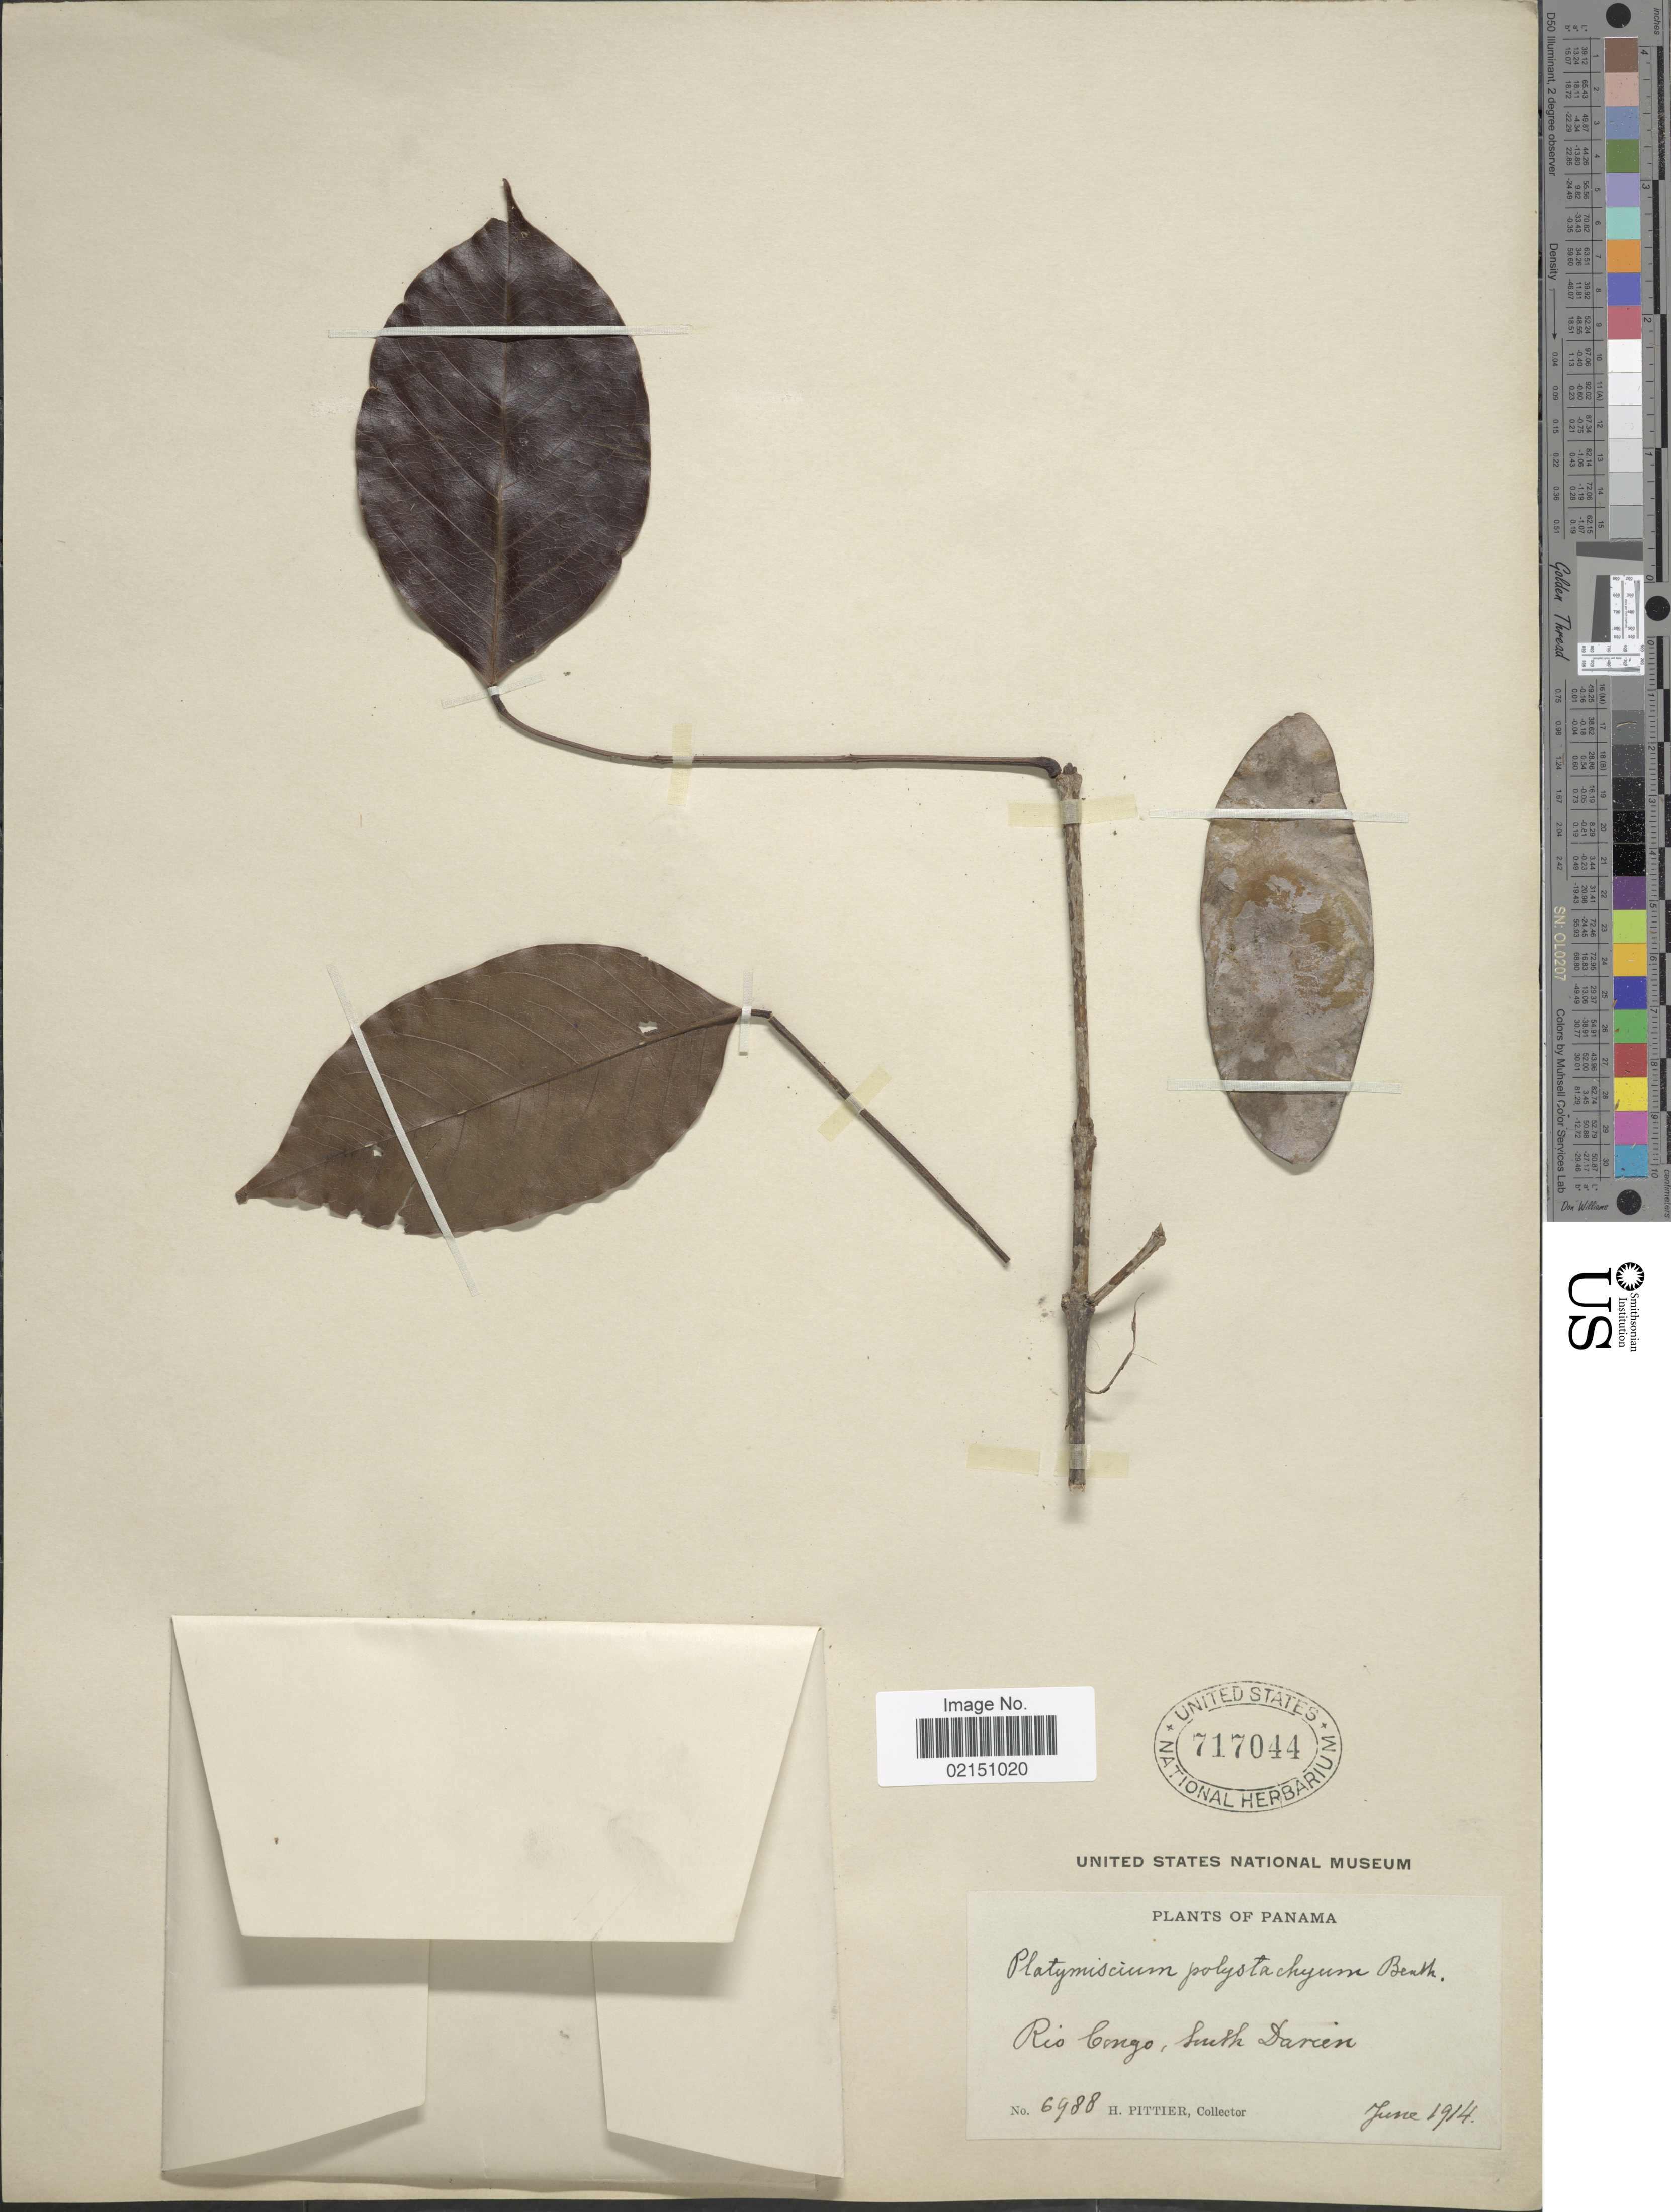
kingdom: Plantae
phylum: Tracheophyta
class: Magnoliopsida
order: Fabales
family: Fabaceae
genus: Platymiscium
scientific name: Platymiscium pinnatum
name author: (Jacq.) Dugand G.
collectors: H. F. Pittier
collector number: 6988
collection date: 1914-06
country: Panama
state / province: Darién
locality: Rio Congo, South Darien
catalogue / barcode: US 717044